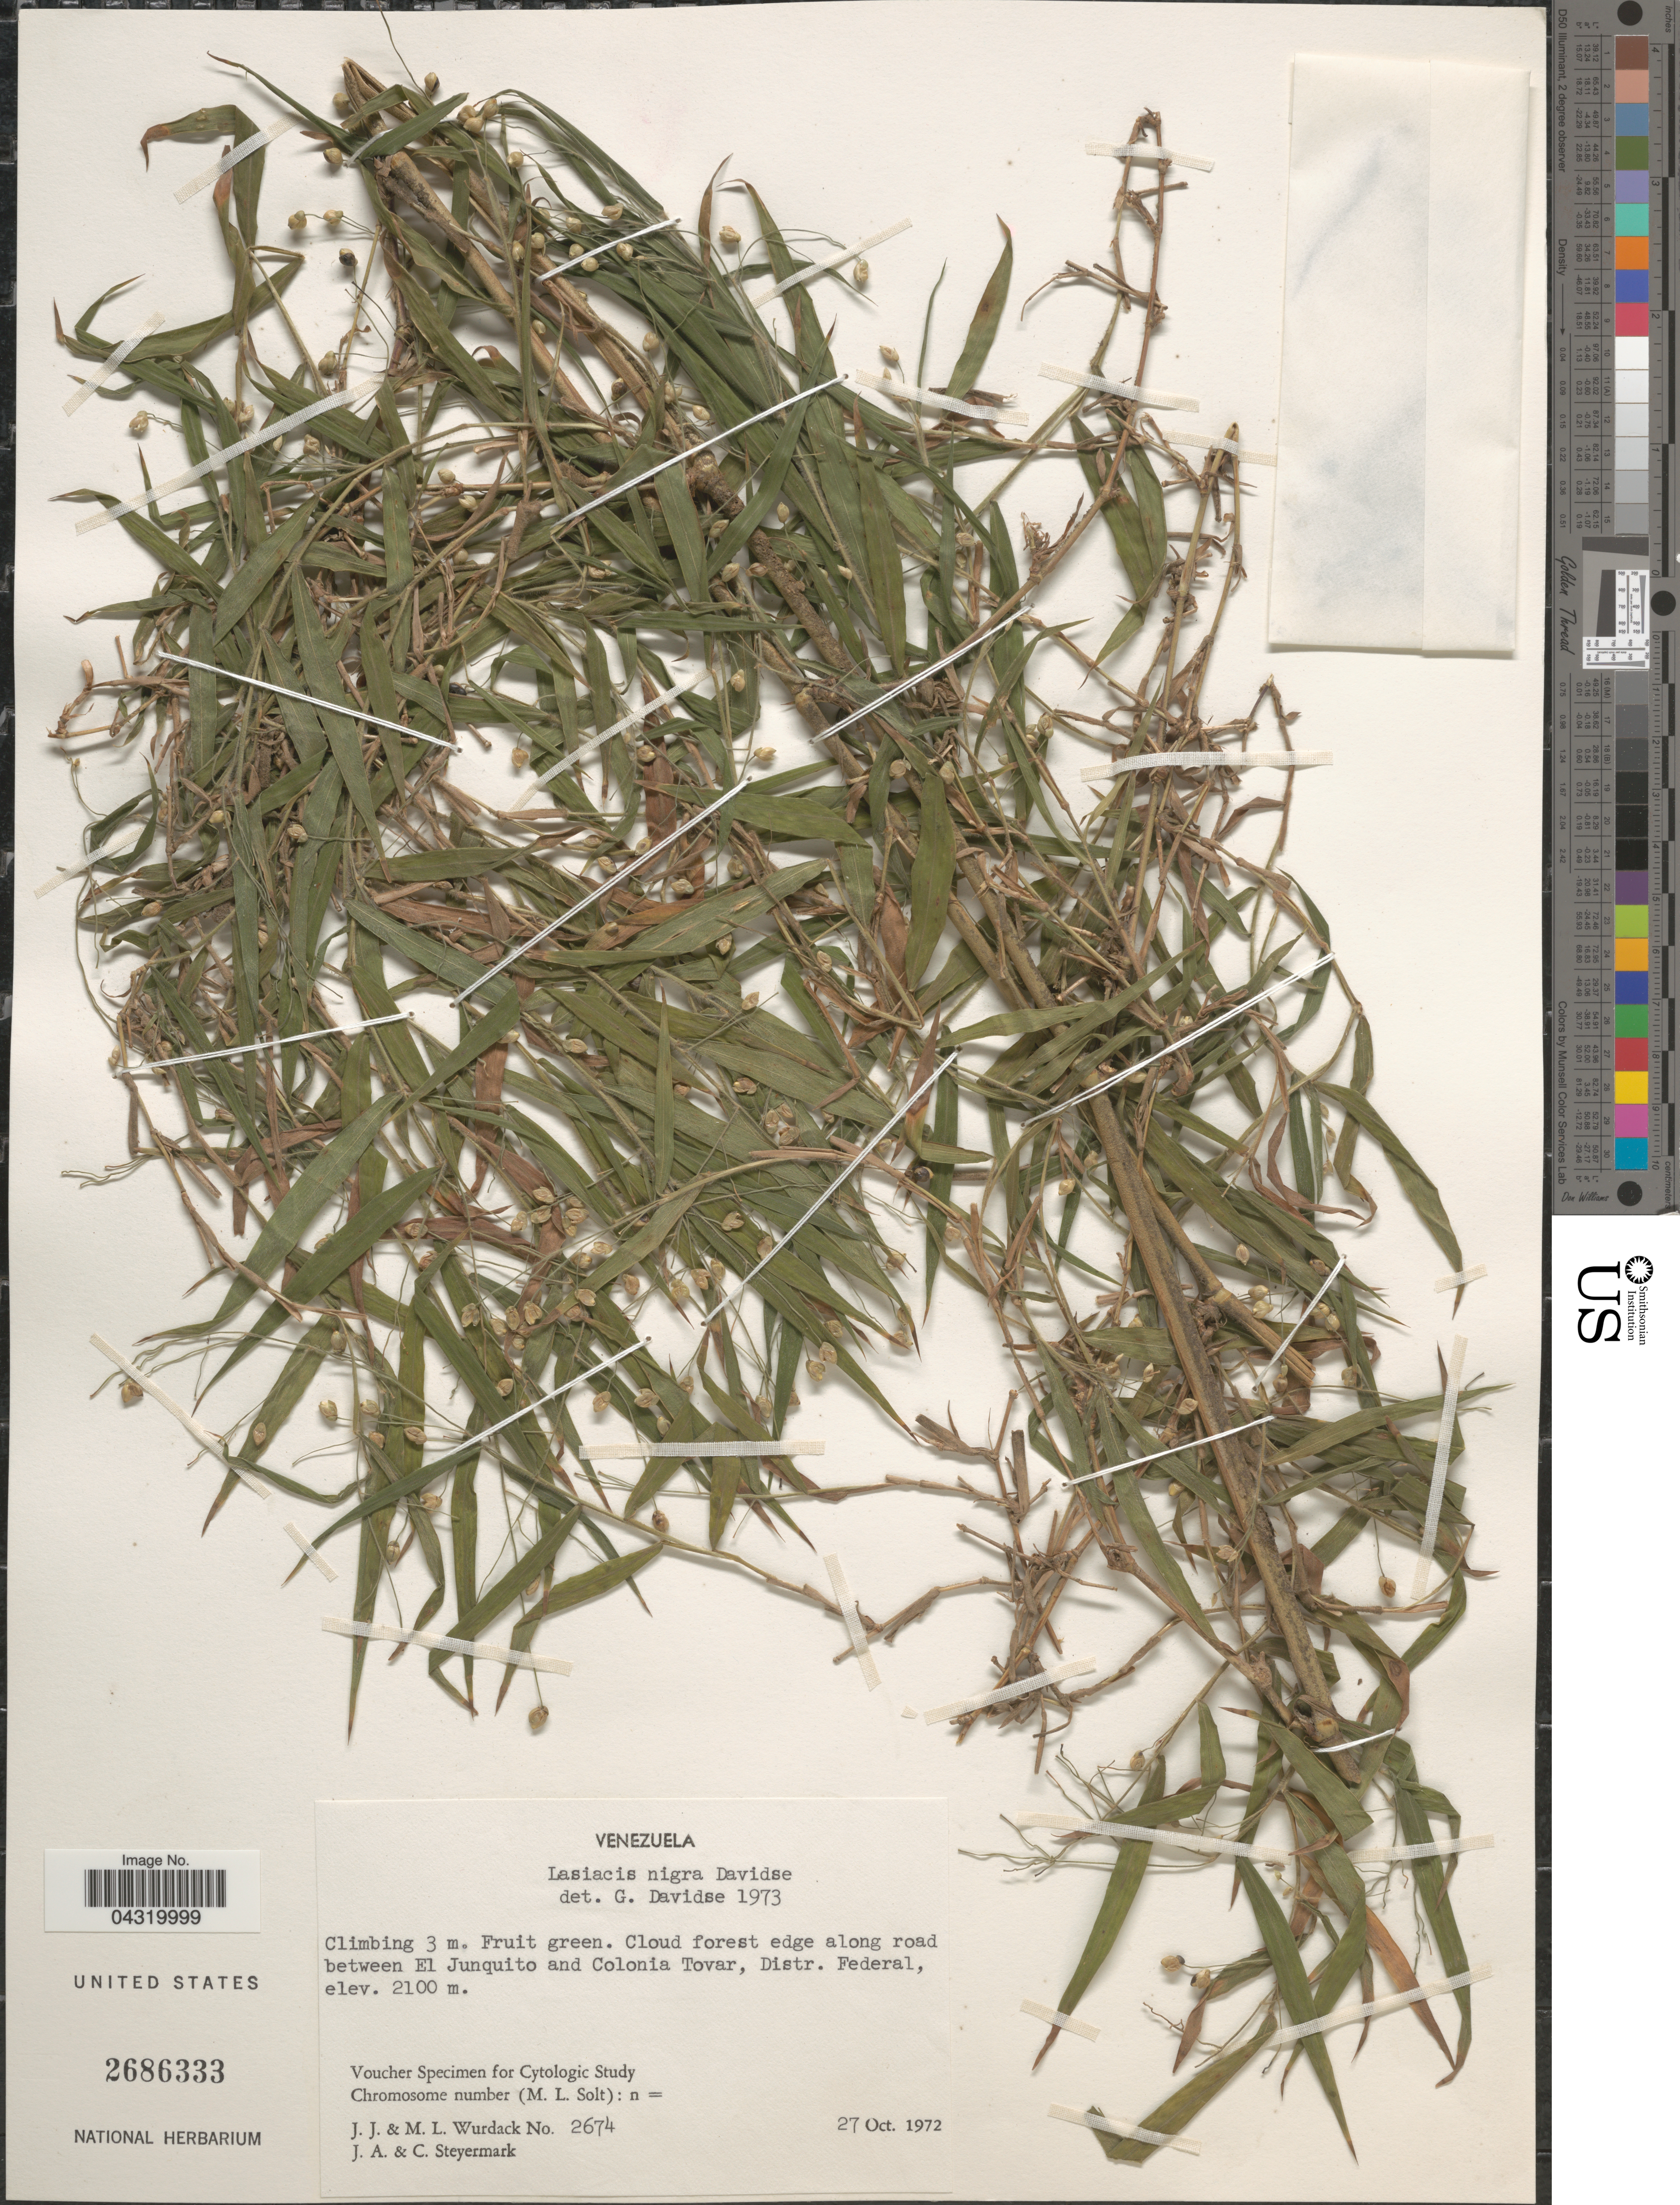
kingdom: Plantae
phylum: Tracheophyta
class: Liliopsida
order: Poales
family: Poaceae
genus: Lasiacis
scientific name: Lasiacis nigra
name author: Davidse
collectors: J. J. Wurdack, M. L. Wurdack, J. Steyermark & C. Steyermark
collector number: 2674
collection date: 1972-10-27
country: Venezuela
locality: Cloud forest edge along road between El Junquito and Colonia Tovar, Distr. Federal.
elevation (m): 2100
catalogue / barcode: US 2686333